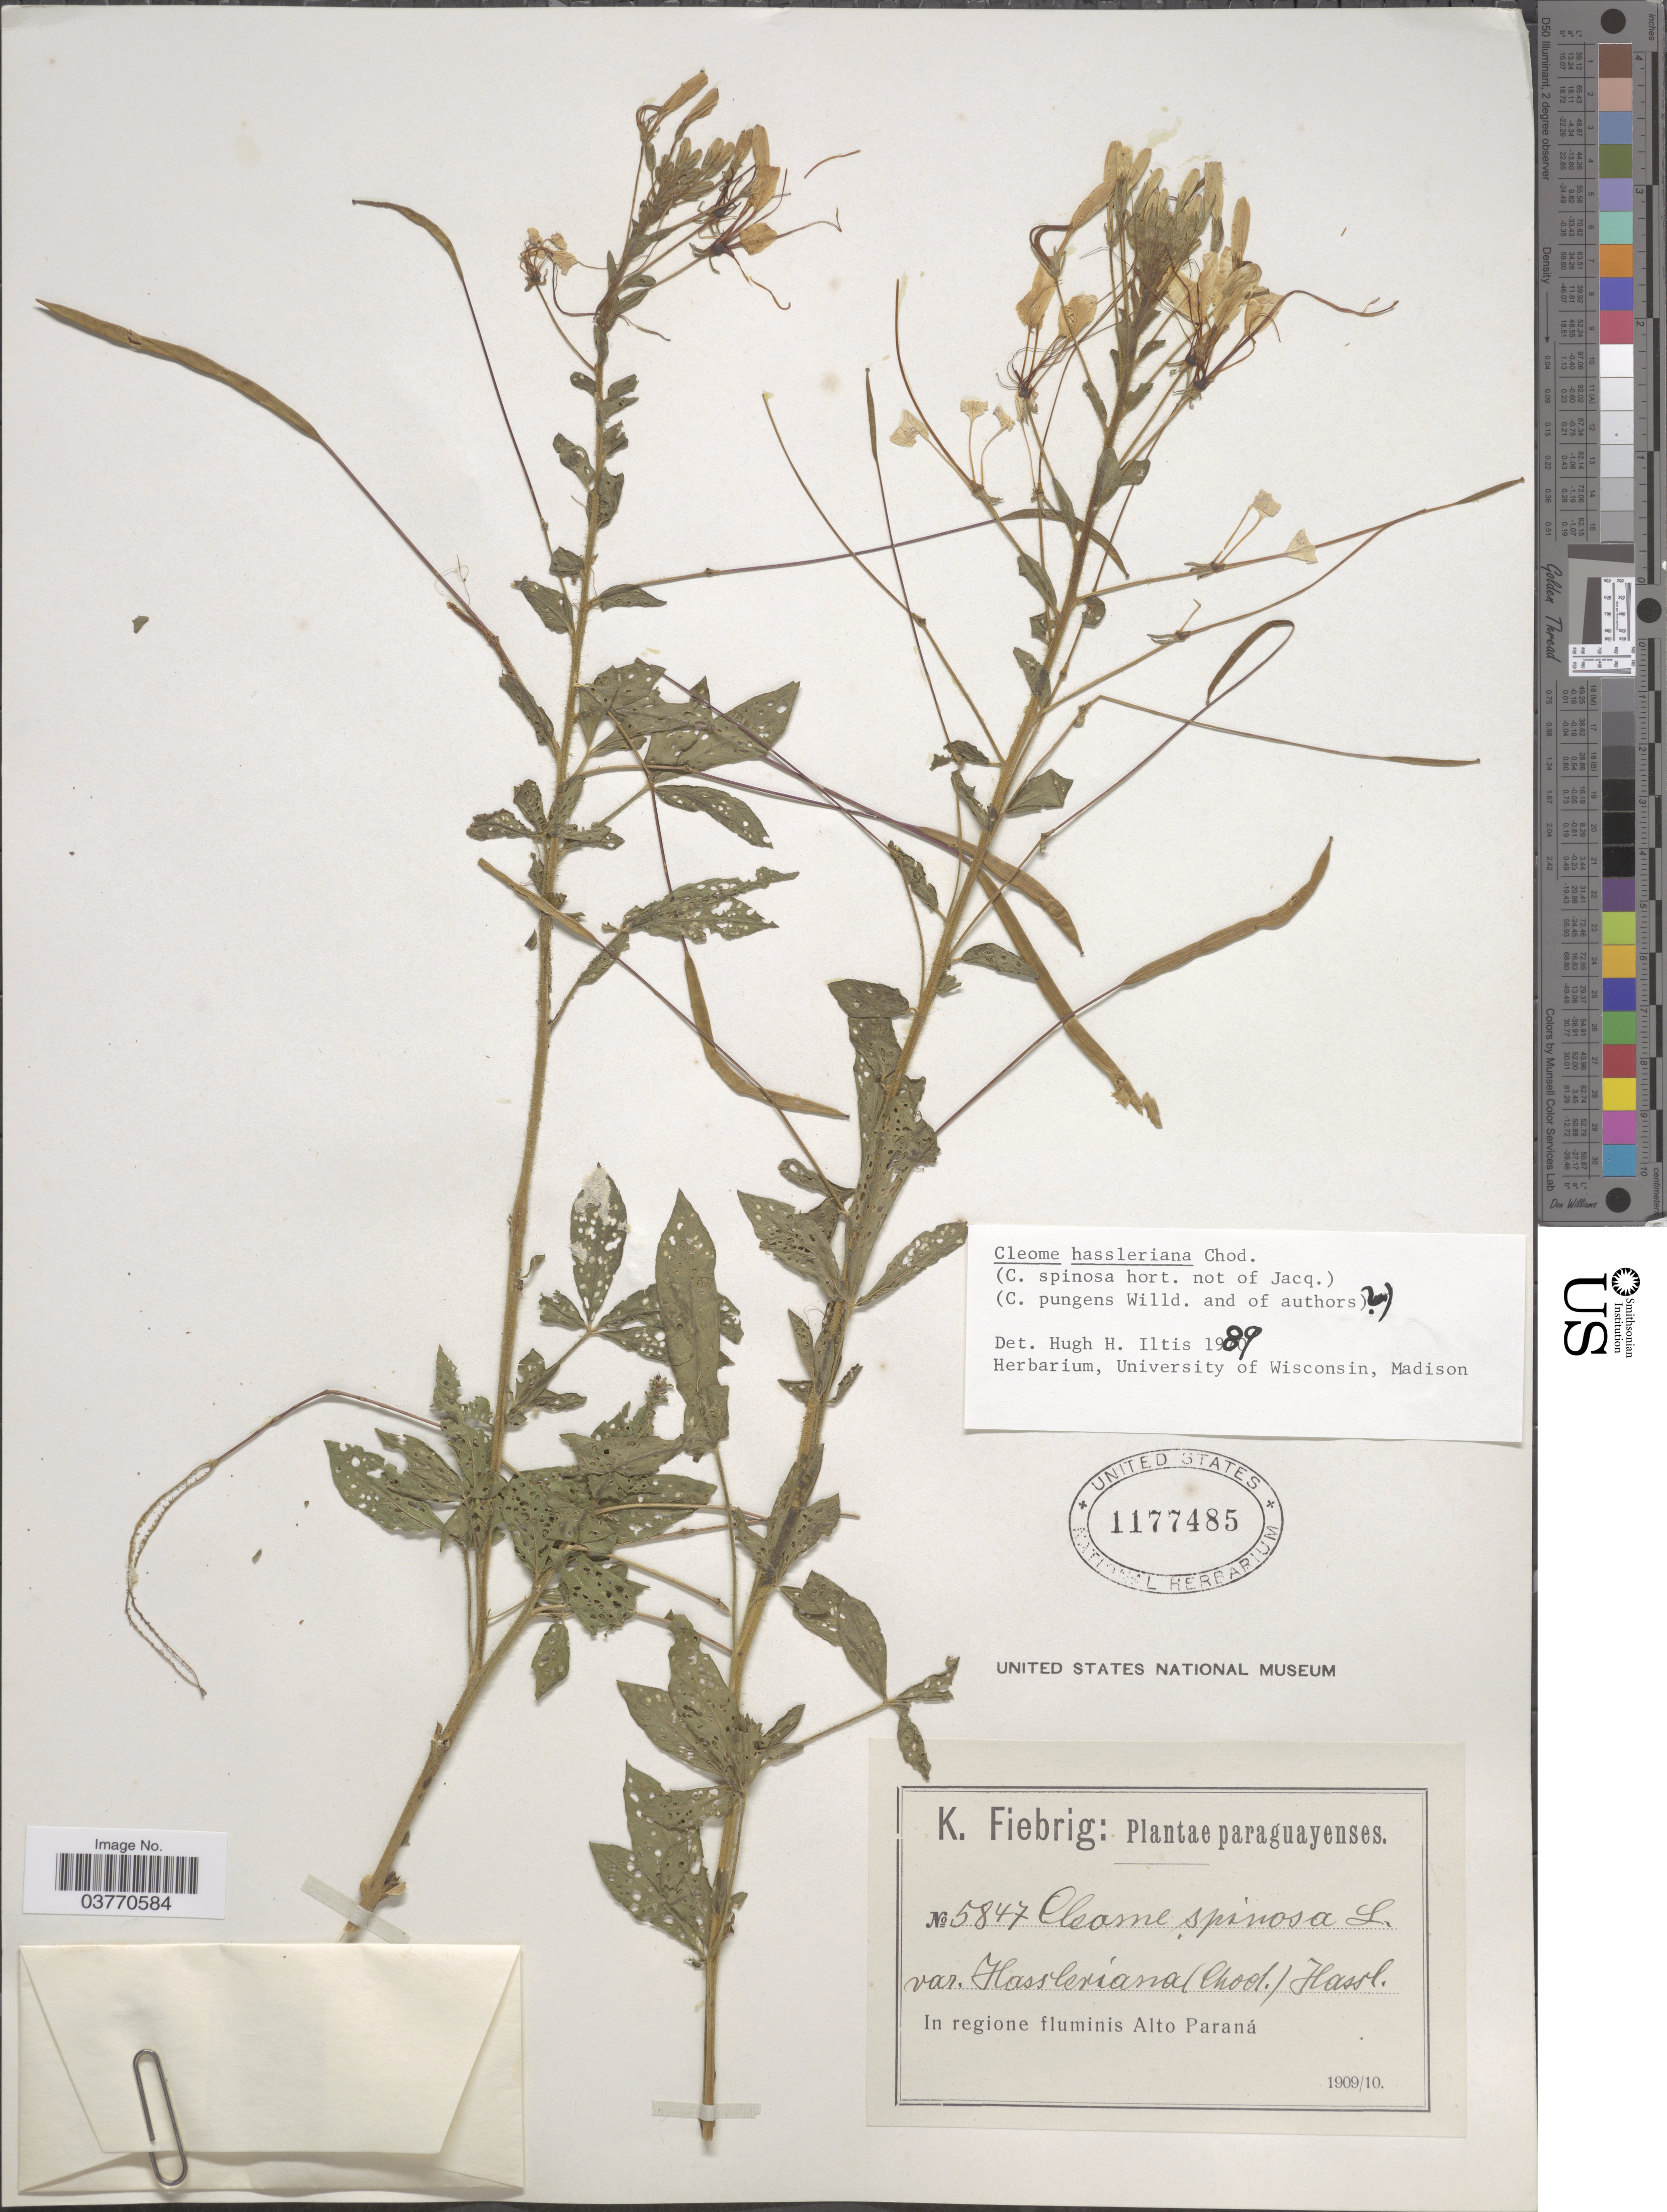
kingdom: Plantae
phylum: Tracheophyta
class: Magnoliopsida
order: Brassicales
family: Cleomaceae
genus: Tarenaya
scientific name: Tarenaya houtteana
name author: (Schltdl.) Soares Neto & Roalson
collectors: K. Fiebrig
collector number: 5847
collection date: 1909/1910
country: Paraguay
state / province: Alto Parana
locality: In regione fluminis Alto Paraná.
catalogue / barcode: US 1177485